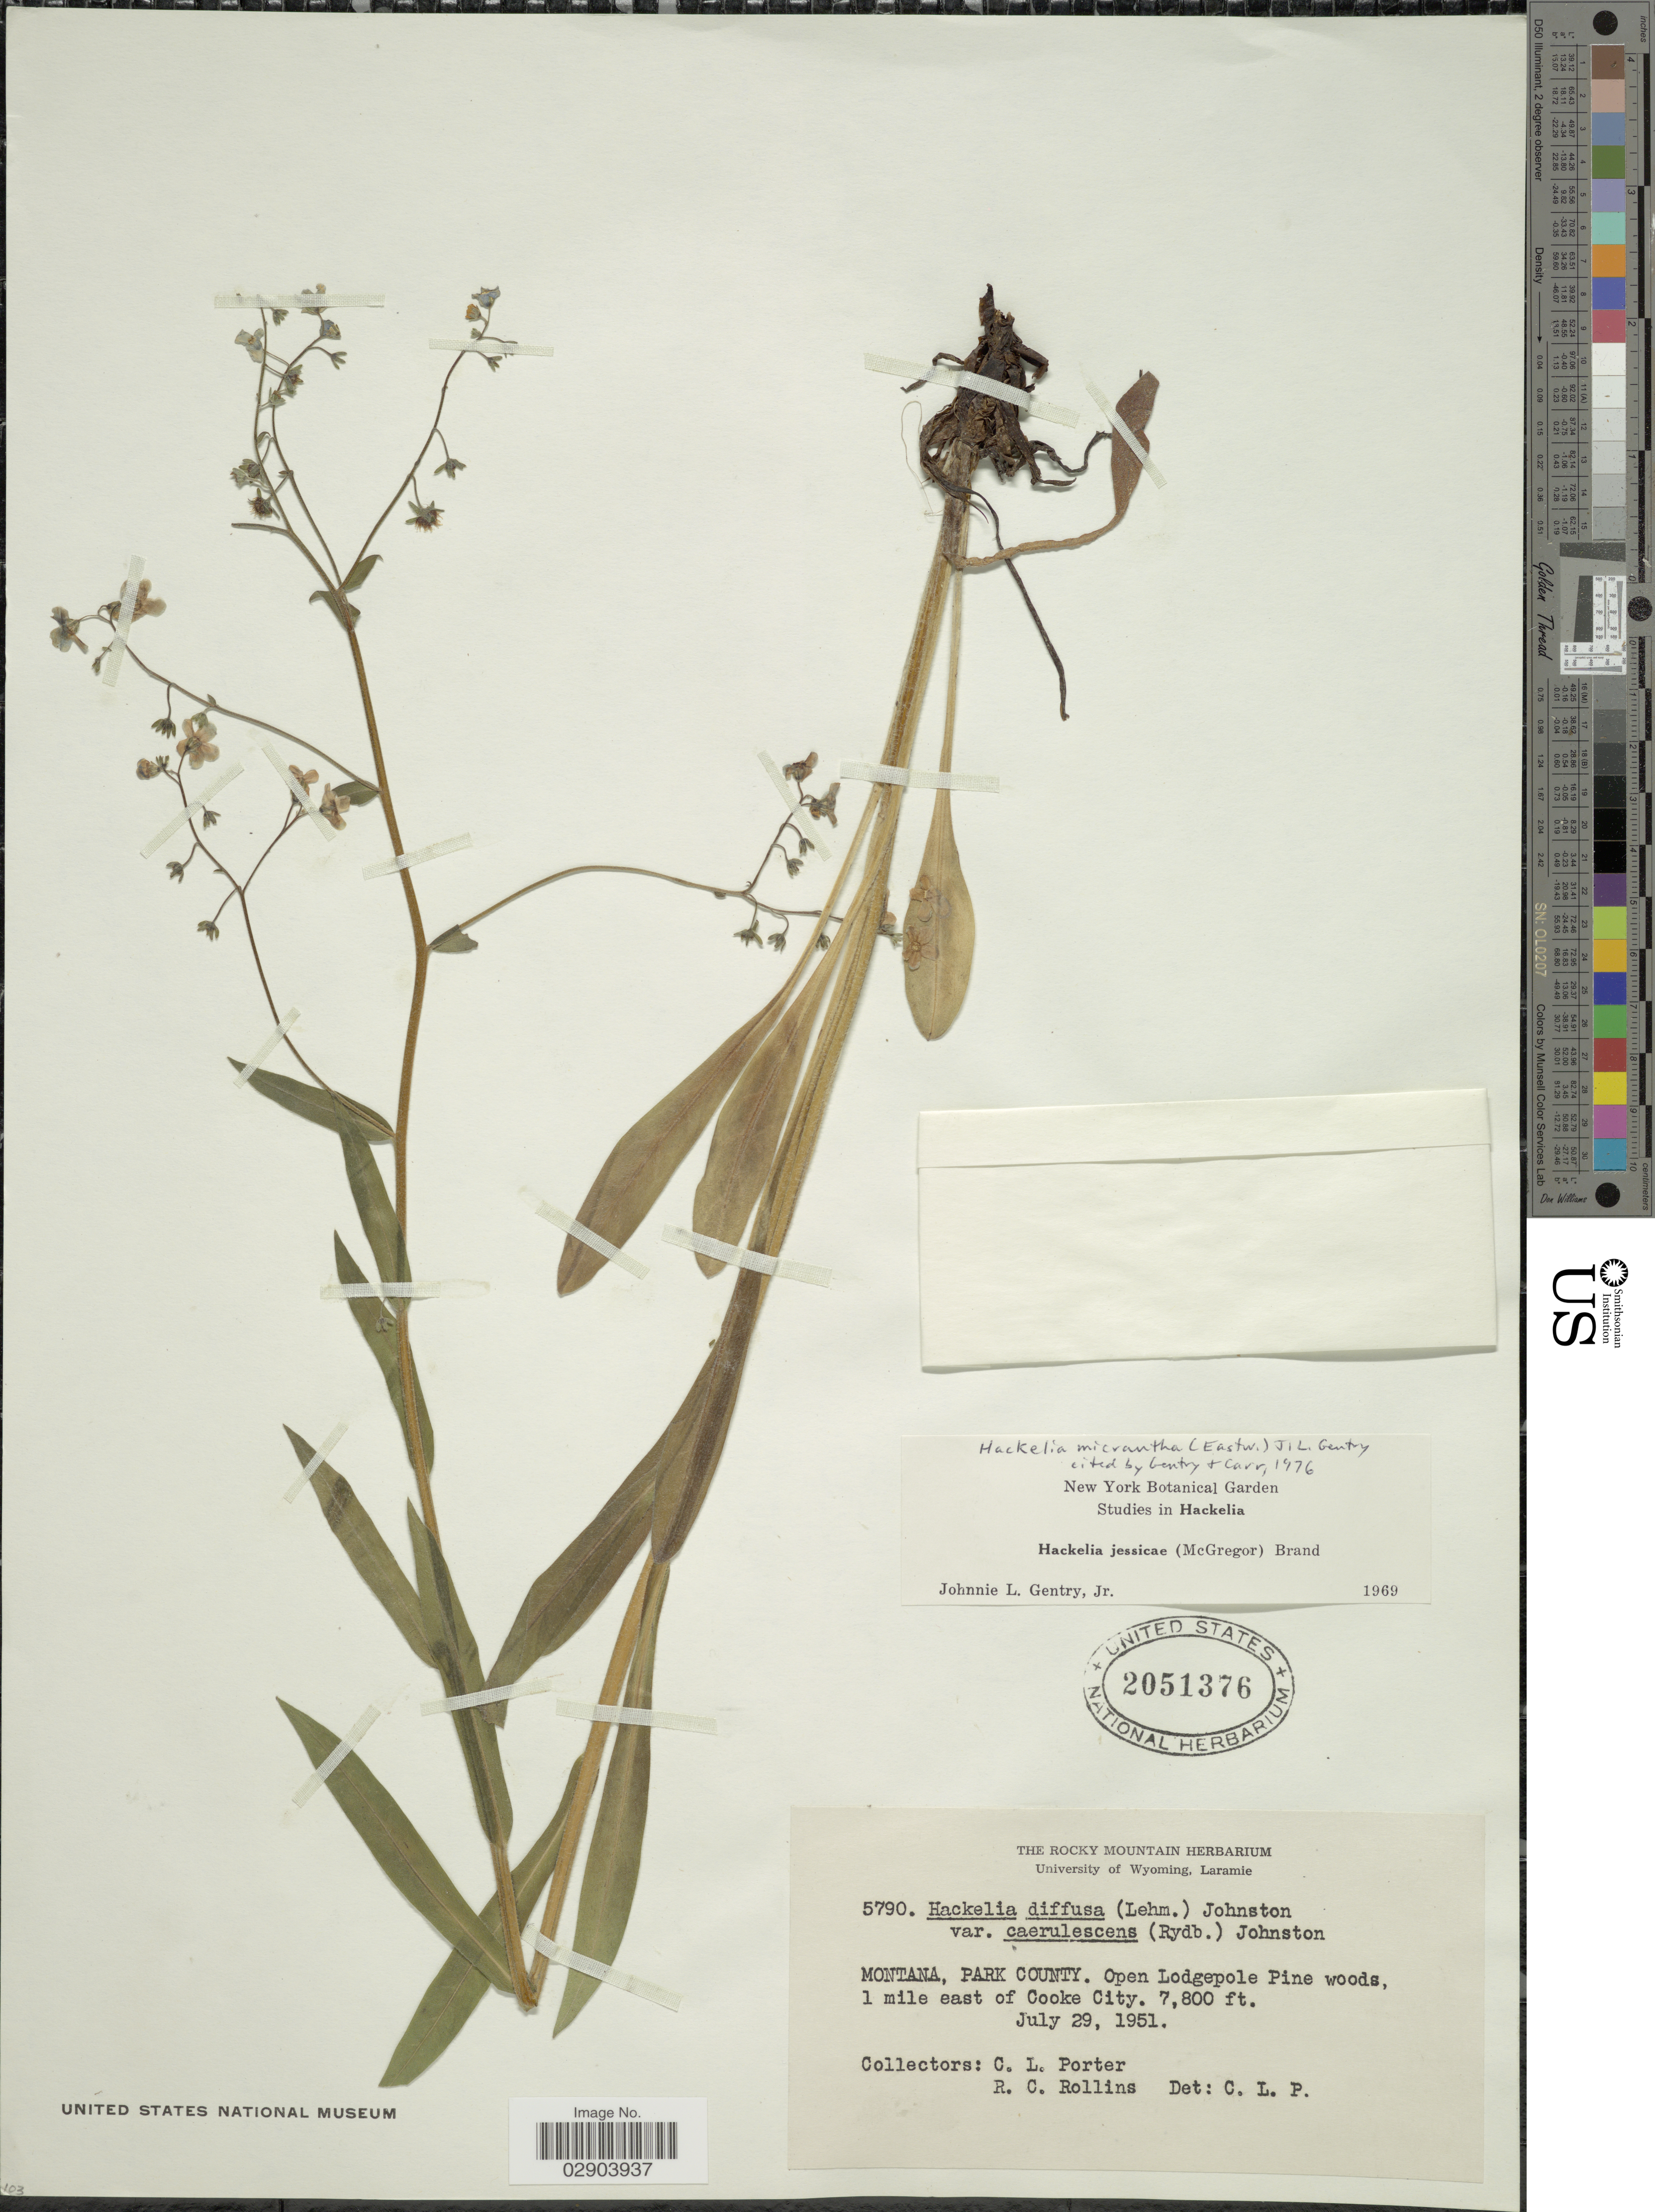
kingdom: Plantae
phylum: Tracheophyta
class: Magnoliopsida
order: Boraginales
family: Boraginaceae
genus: Hackelia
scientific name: Hackelia micrantha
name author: (Eastw.) J.L. Gentry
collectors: C. L. Porter & R. C. Rollins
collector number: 5790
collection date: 1951-07-29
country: United States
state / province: Montana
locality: Park County, Open Lodgepole Pine Woods, 1 mile east of Cooke City.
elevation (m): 2377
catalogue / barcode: US 2051376